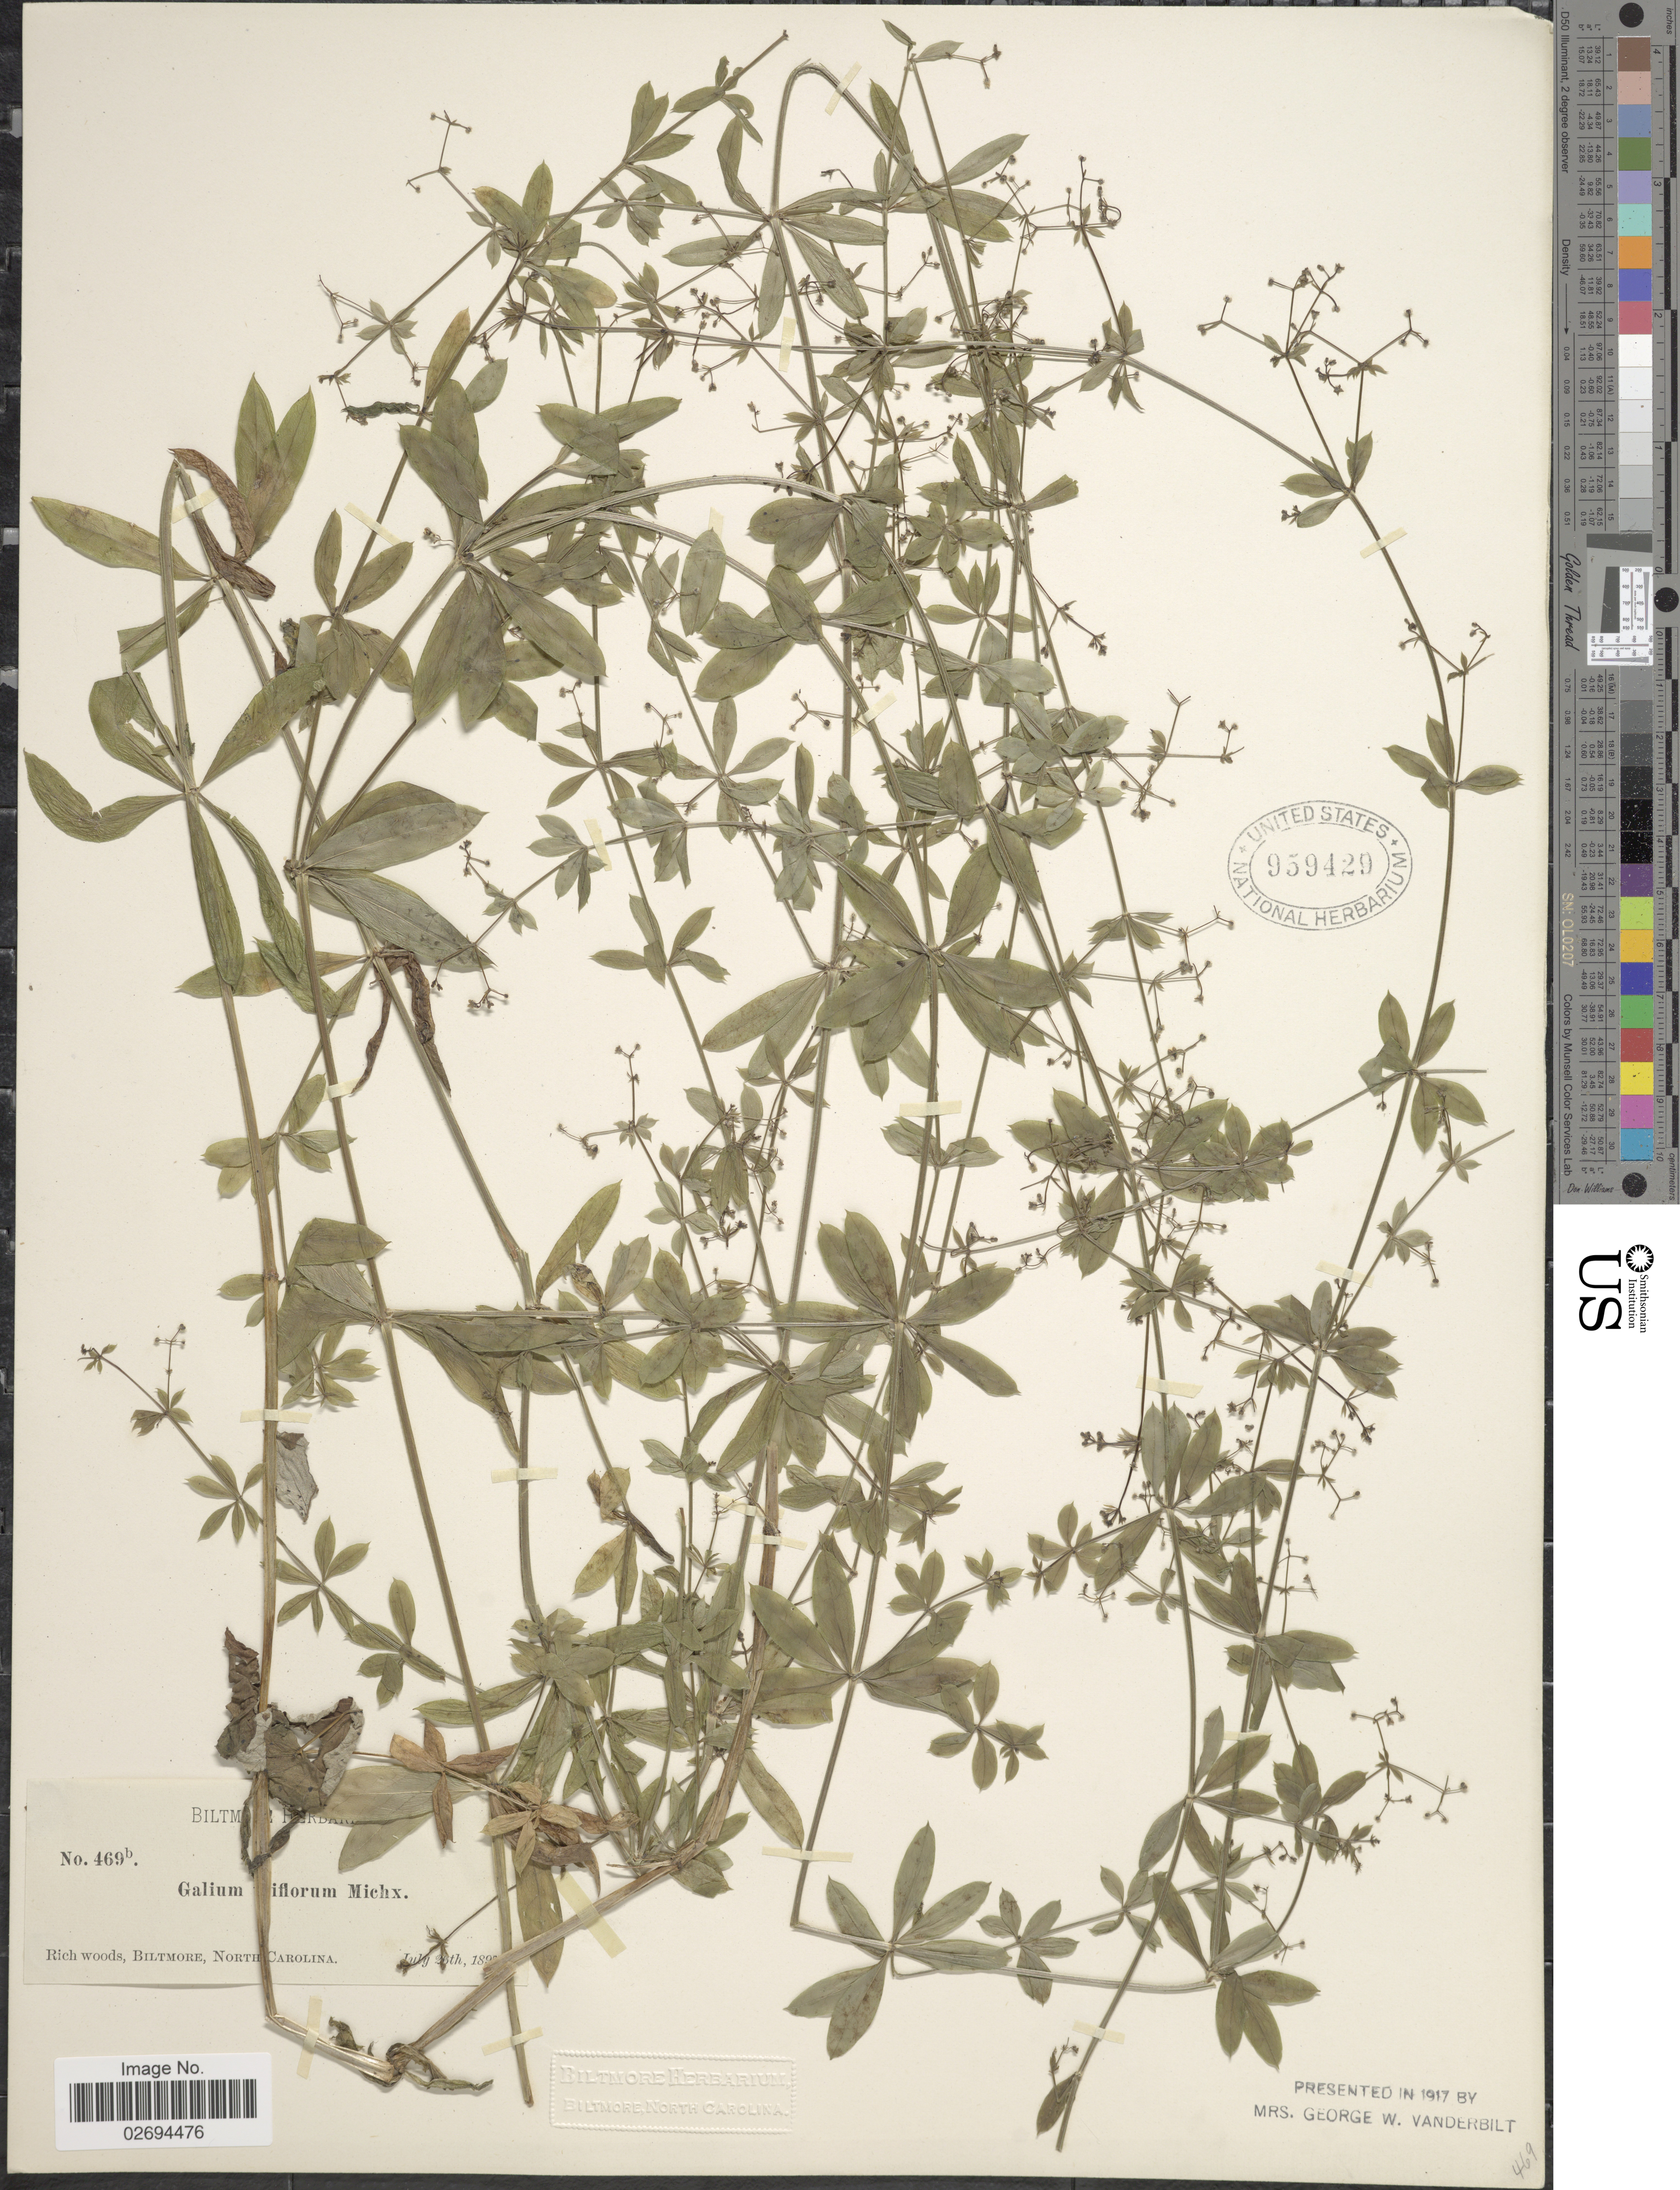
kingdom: Plantae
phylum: Tracheophyta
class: Magnoliopsida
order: Gentianales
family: Rubiaceae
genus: Galium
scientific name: Galium triflorum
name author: Michx.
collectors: ex herb. Biltmore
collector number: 469b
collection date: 1897-07-26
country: United States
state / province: North Carolina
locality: Biltmore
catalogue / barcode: US 959429